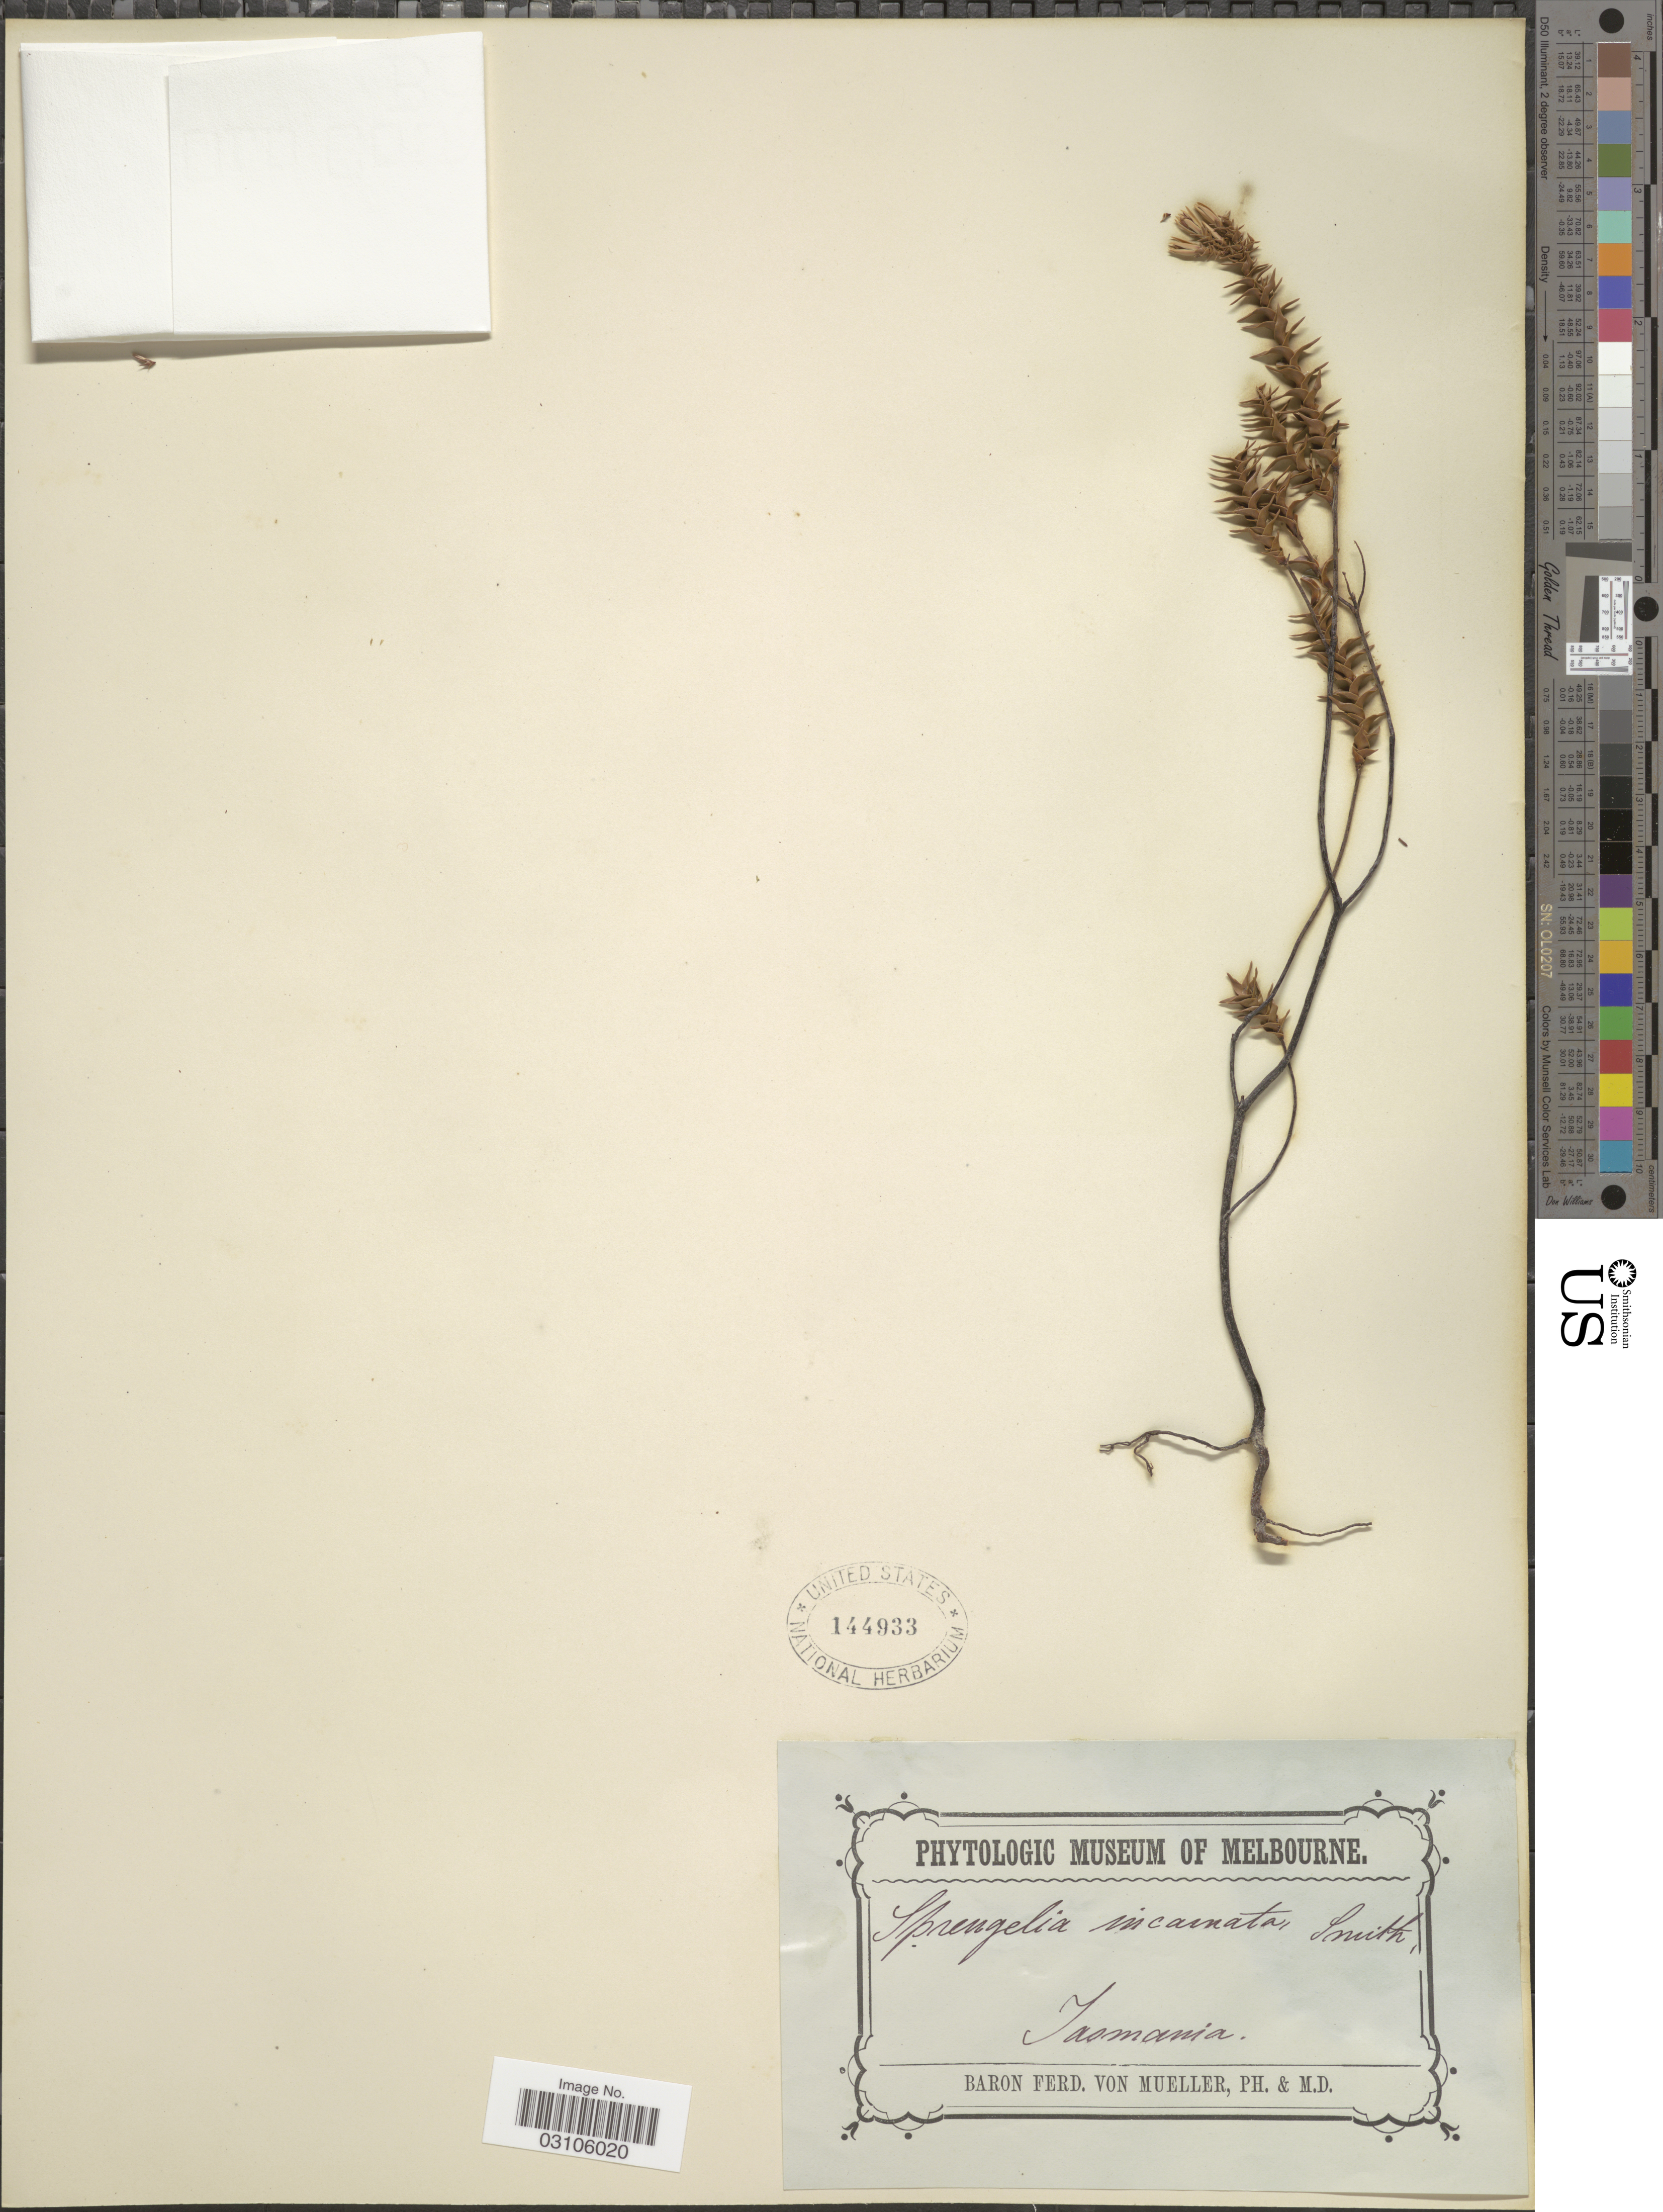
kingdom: Plantae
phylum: Tracheophyta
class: Magnoliopsida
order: Ericales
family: Ericaceae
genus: Sprengelia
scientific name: Sprengelia incarnata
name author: L.S. Sm.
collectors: F. Mueller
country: Australia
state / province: Tasmania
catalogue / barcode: US 144933